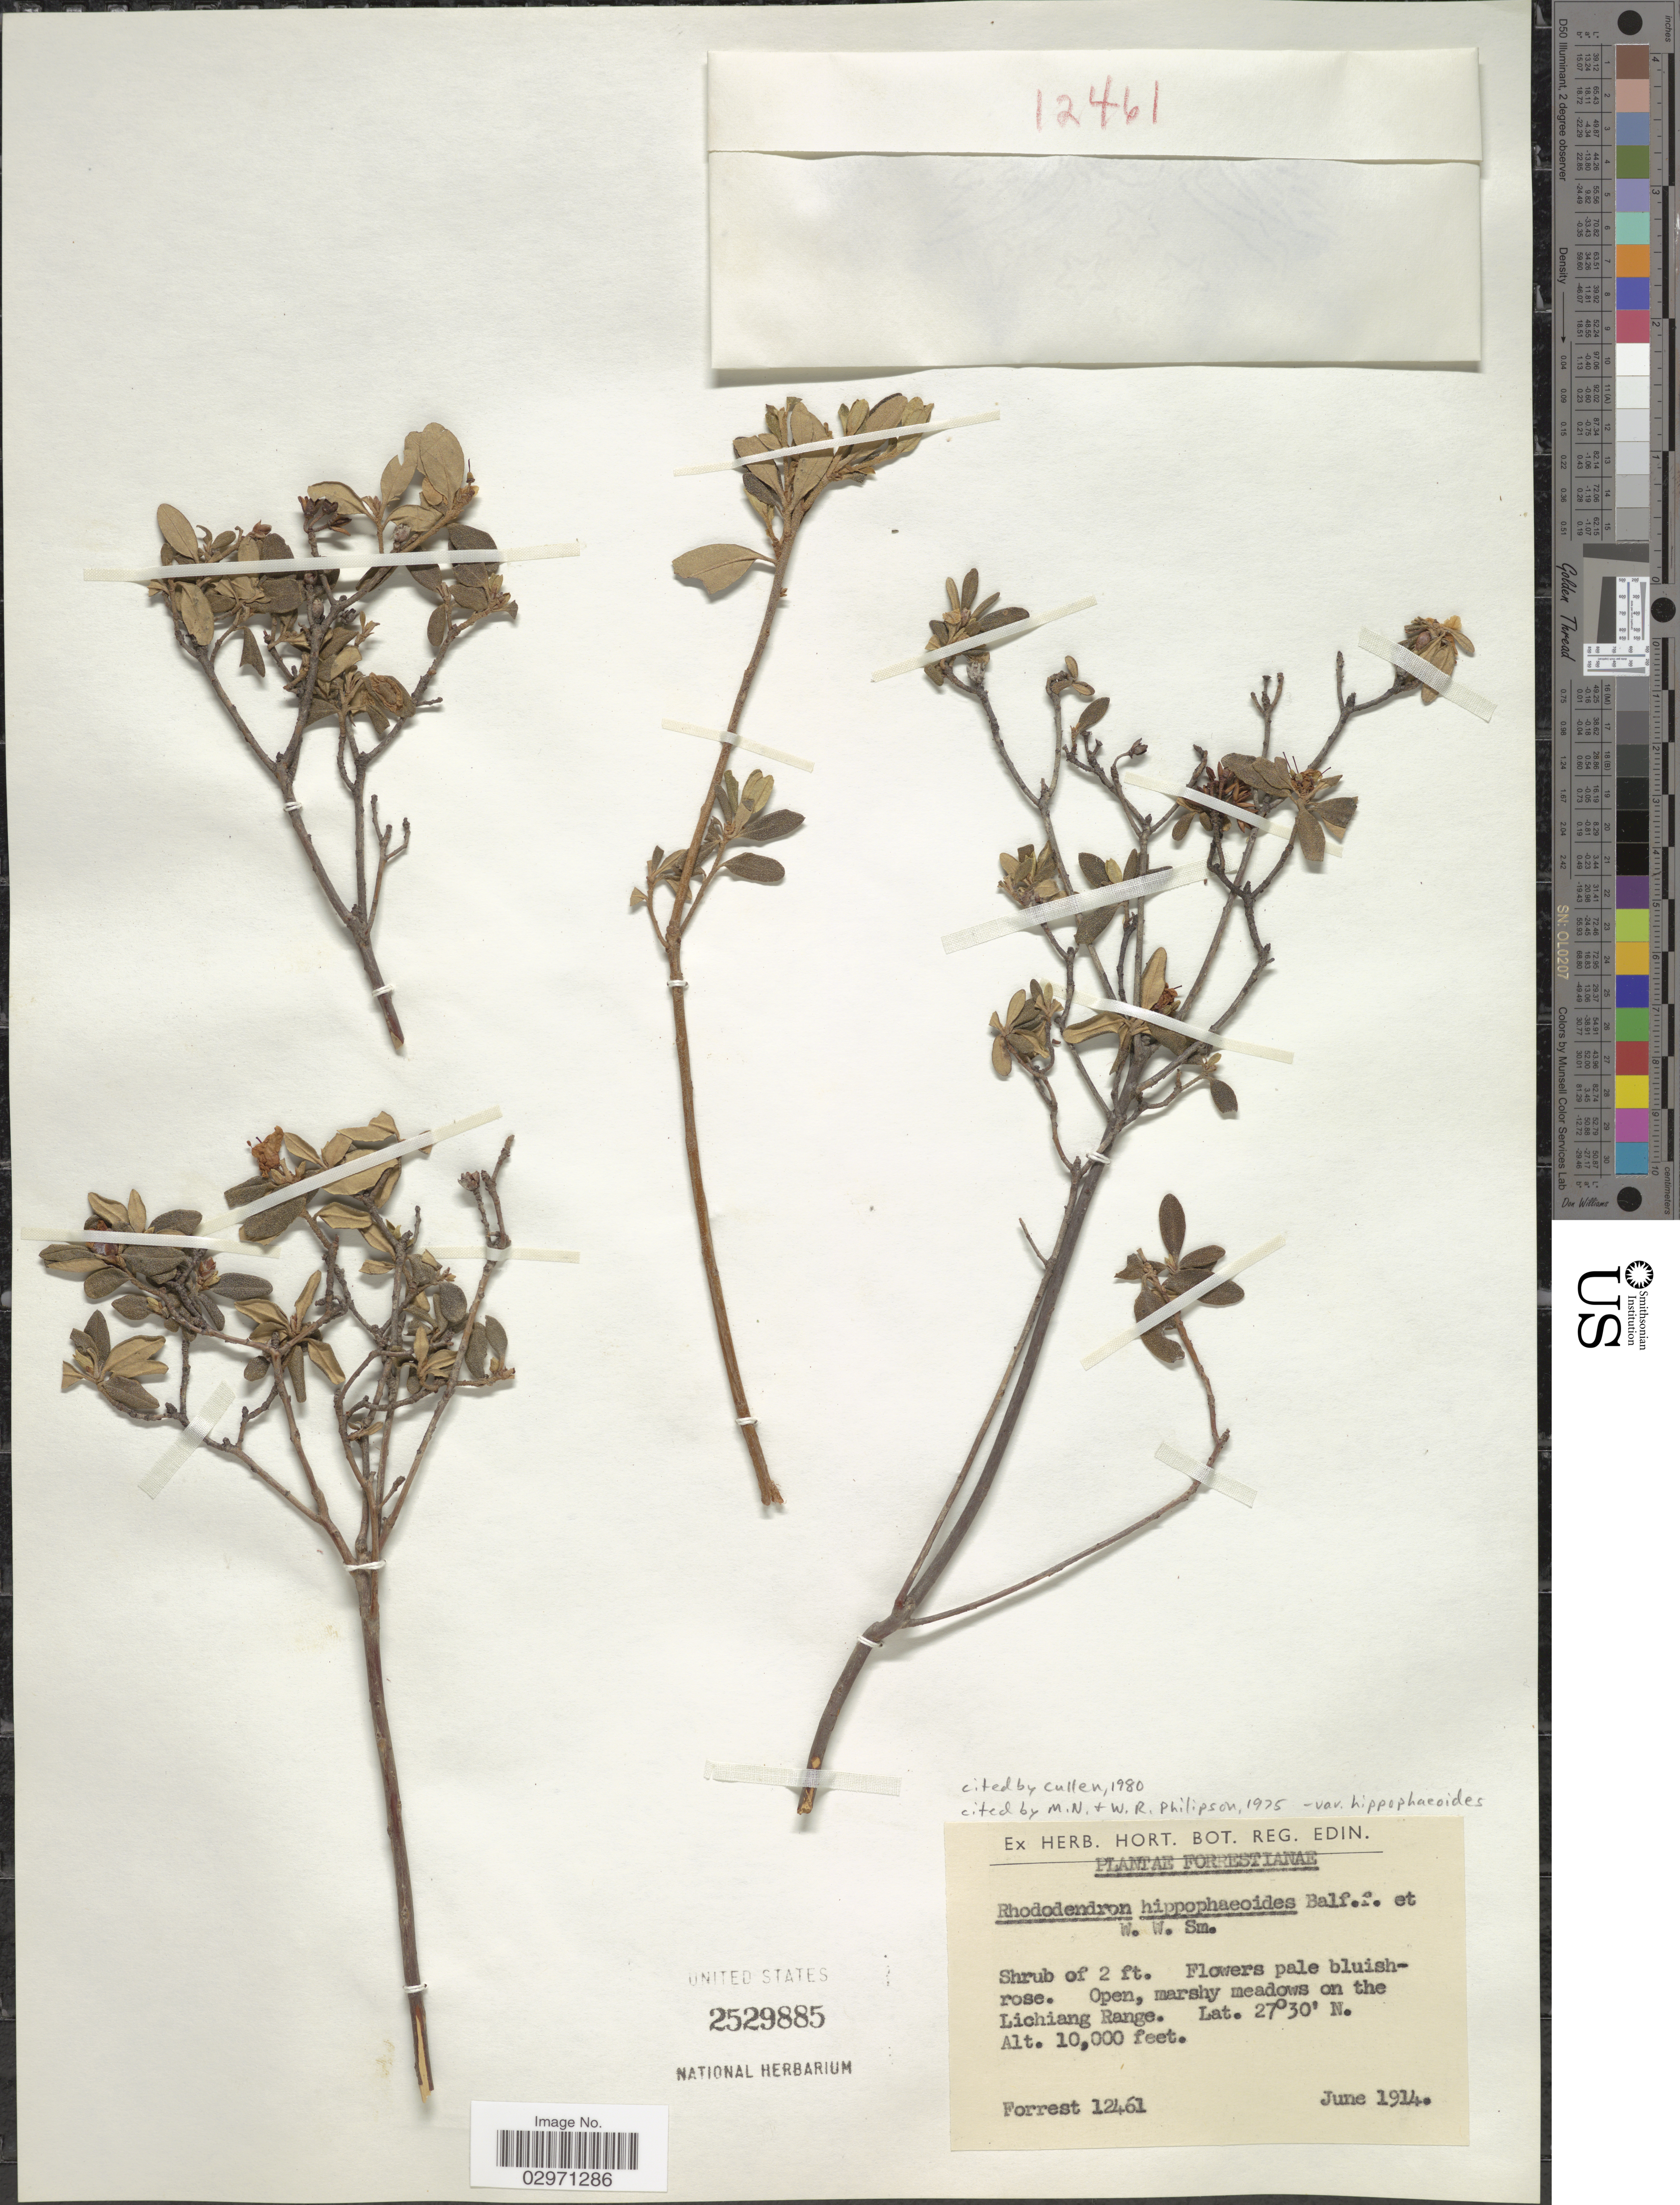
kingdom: Plantae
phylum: Tracheophyta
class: Magnoliopsida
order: Ericales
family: Ericaceae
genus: Rhododendron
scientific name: Rhododendron hippophaeoides var. hippophaeoides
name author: Balf. f. & W.W. Sm.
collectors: -. Forrest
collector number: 12461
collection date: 1914-06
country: China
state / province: Yunnan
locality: Marshy meadows on the Lichiang Range.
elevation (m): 3048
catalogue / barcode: US 2529885